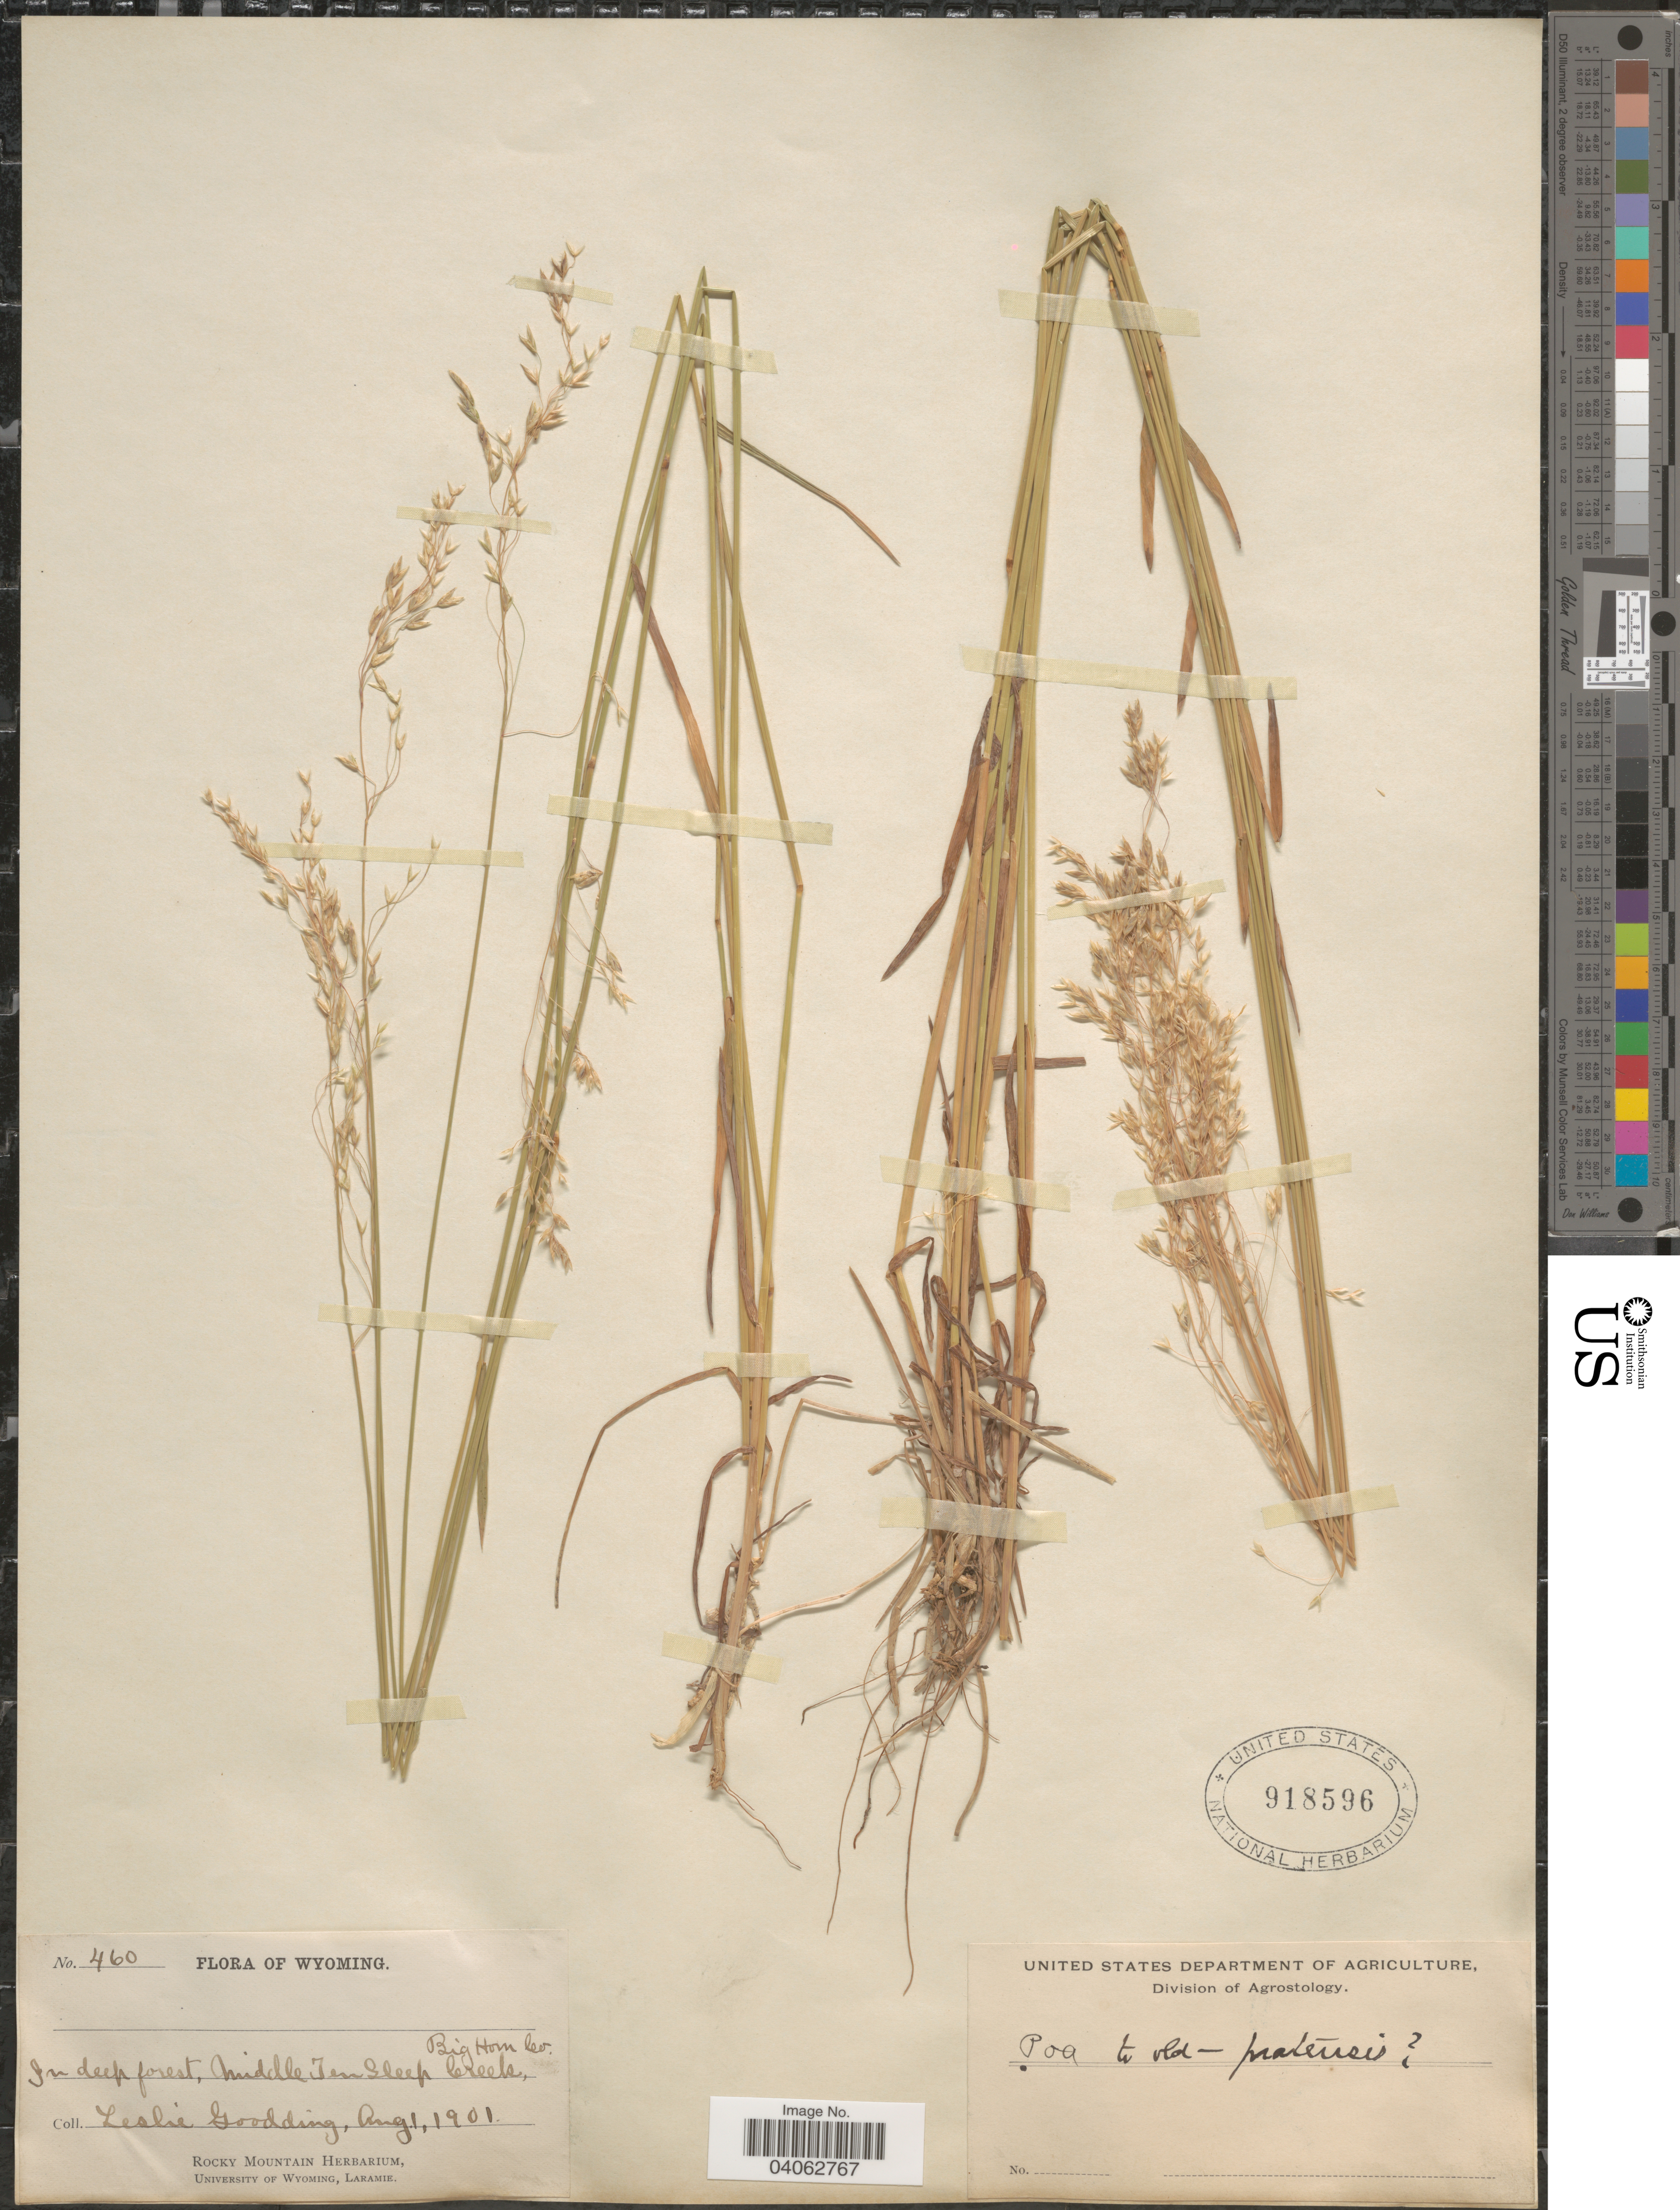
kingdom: Plantae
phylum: Tracheophyta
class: Liliopsida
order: Poales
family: Poaceae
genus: Poa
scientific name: Poa pratensis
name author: L.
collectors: L. N. Goodding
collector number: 460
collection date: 1901-08-01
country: United States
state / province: Wyoming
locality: In deep forest, Middle Ten Sleep Creek, Big Horn Co.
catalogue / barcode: US 918596